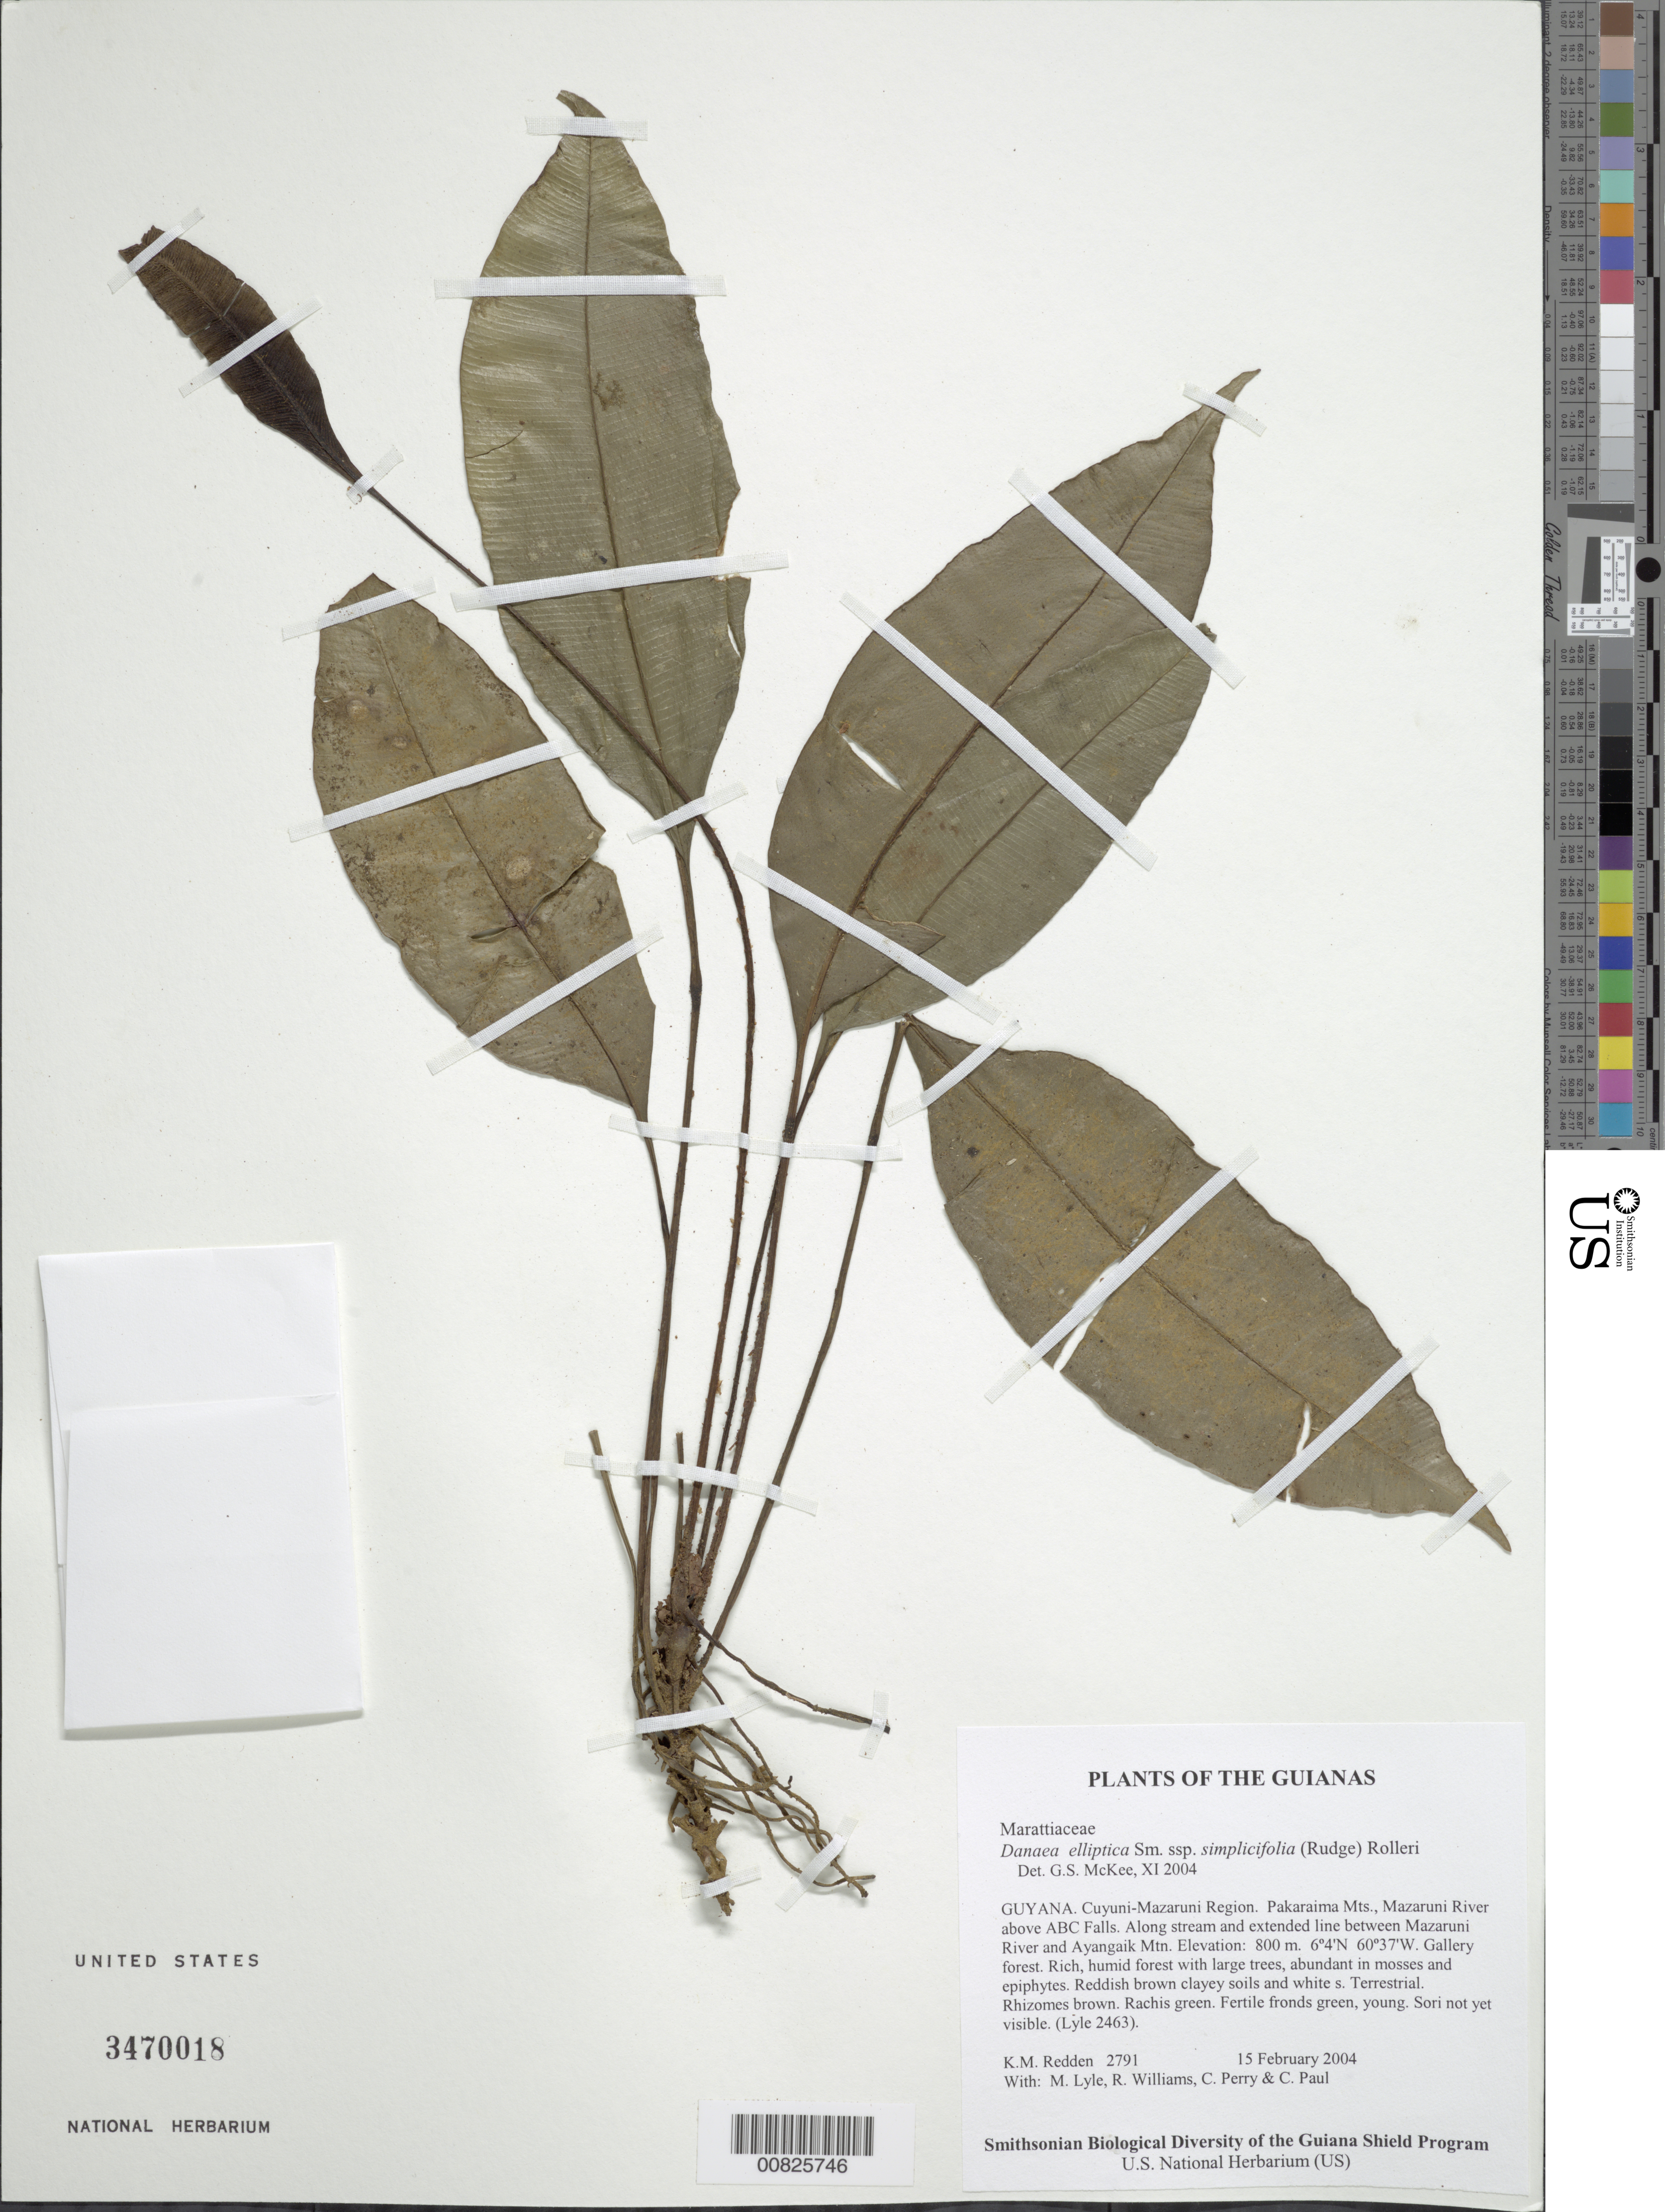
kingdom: Plantae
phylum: Tracheophyta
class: Polypodiopsida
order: Marattiales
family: Marattiaceae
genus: Danaea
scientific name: Danaea elliptica subsp. simplicifolia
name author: (Rudge) Rolleri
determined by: McKee, G. S., (US), NMNH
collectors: K. M. Redden, M. Lyle, R. Williams, C. Perry & C. Paul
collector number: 2791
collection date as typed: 15 February 2004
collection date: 2004-02-15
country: Guyana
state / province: Cuyuni-Mazaruni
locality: Pakaraima Mts., Mazaruni River above ABC Falls. Along stream and extended line between Mazaruni River and Ayangaik Mtn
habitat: Gallery forest. Rich, humid forest with large trees, abundant in mosses, epiphytes. Reddish brown clayey soils and white sand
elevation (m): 800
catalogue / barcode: US 3470018